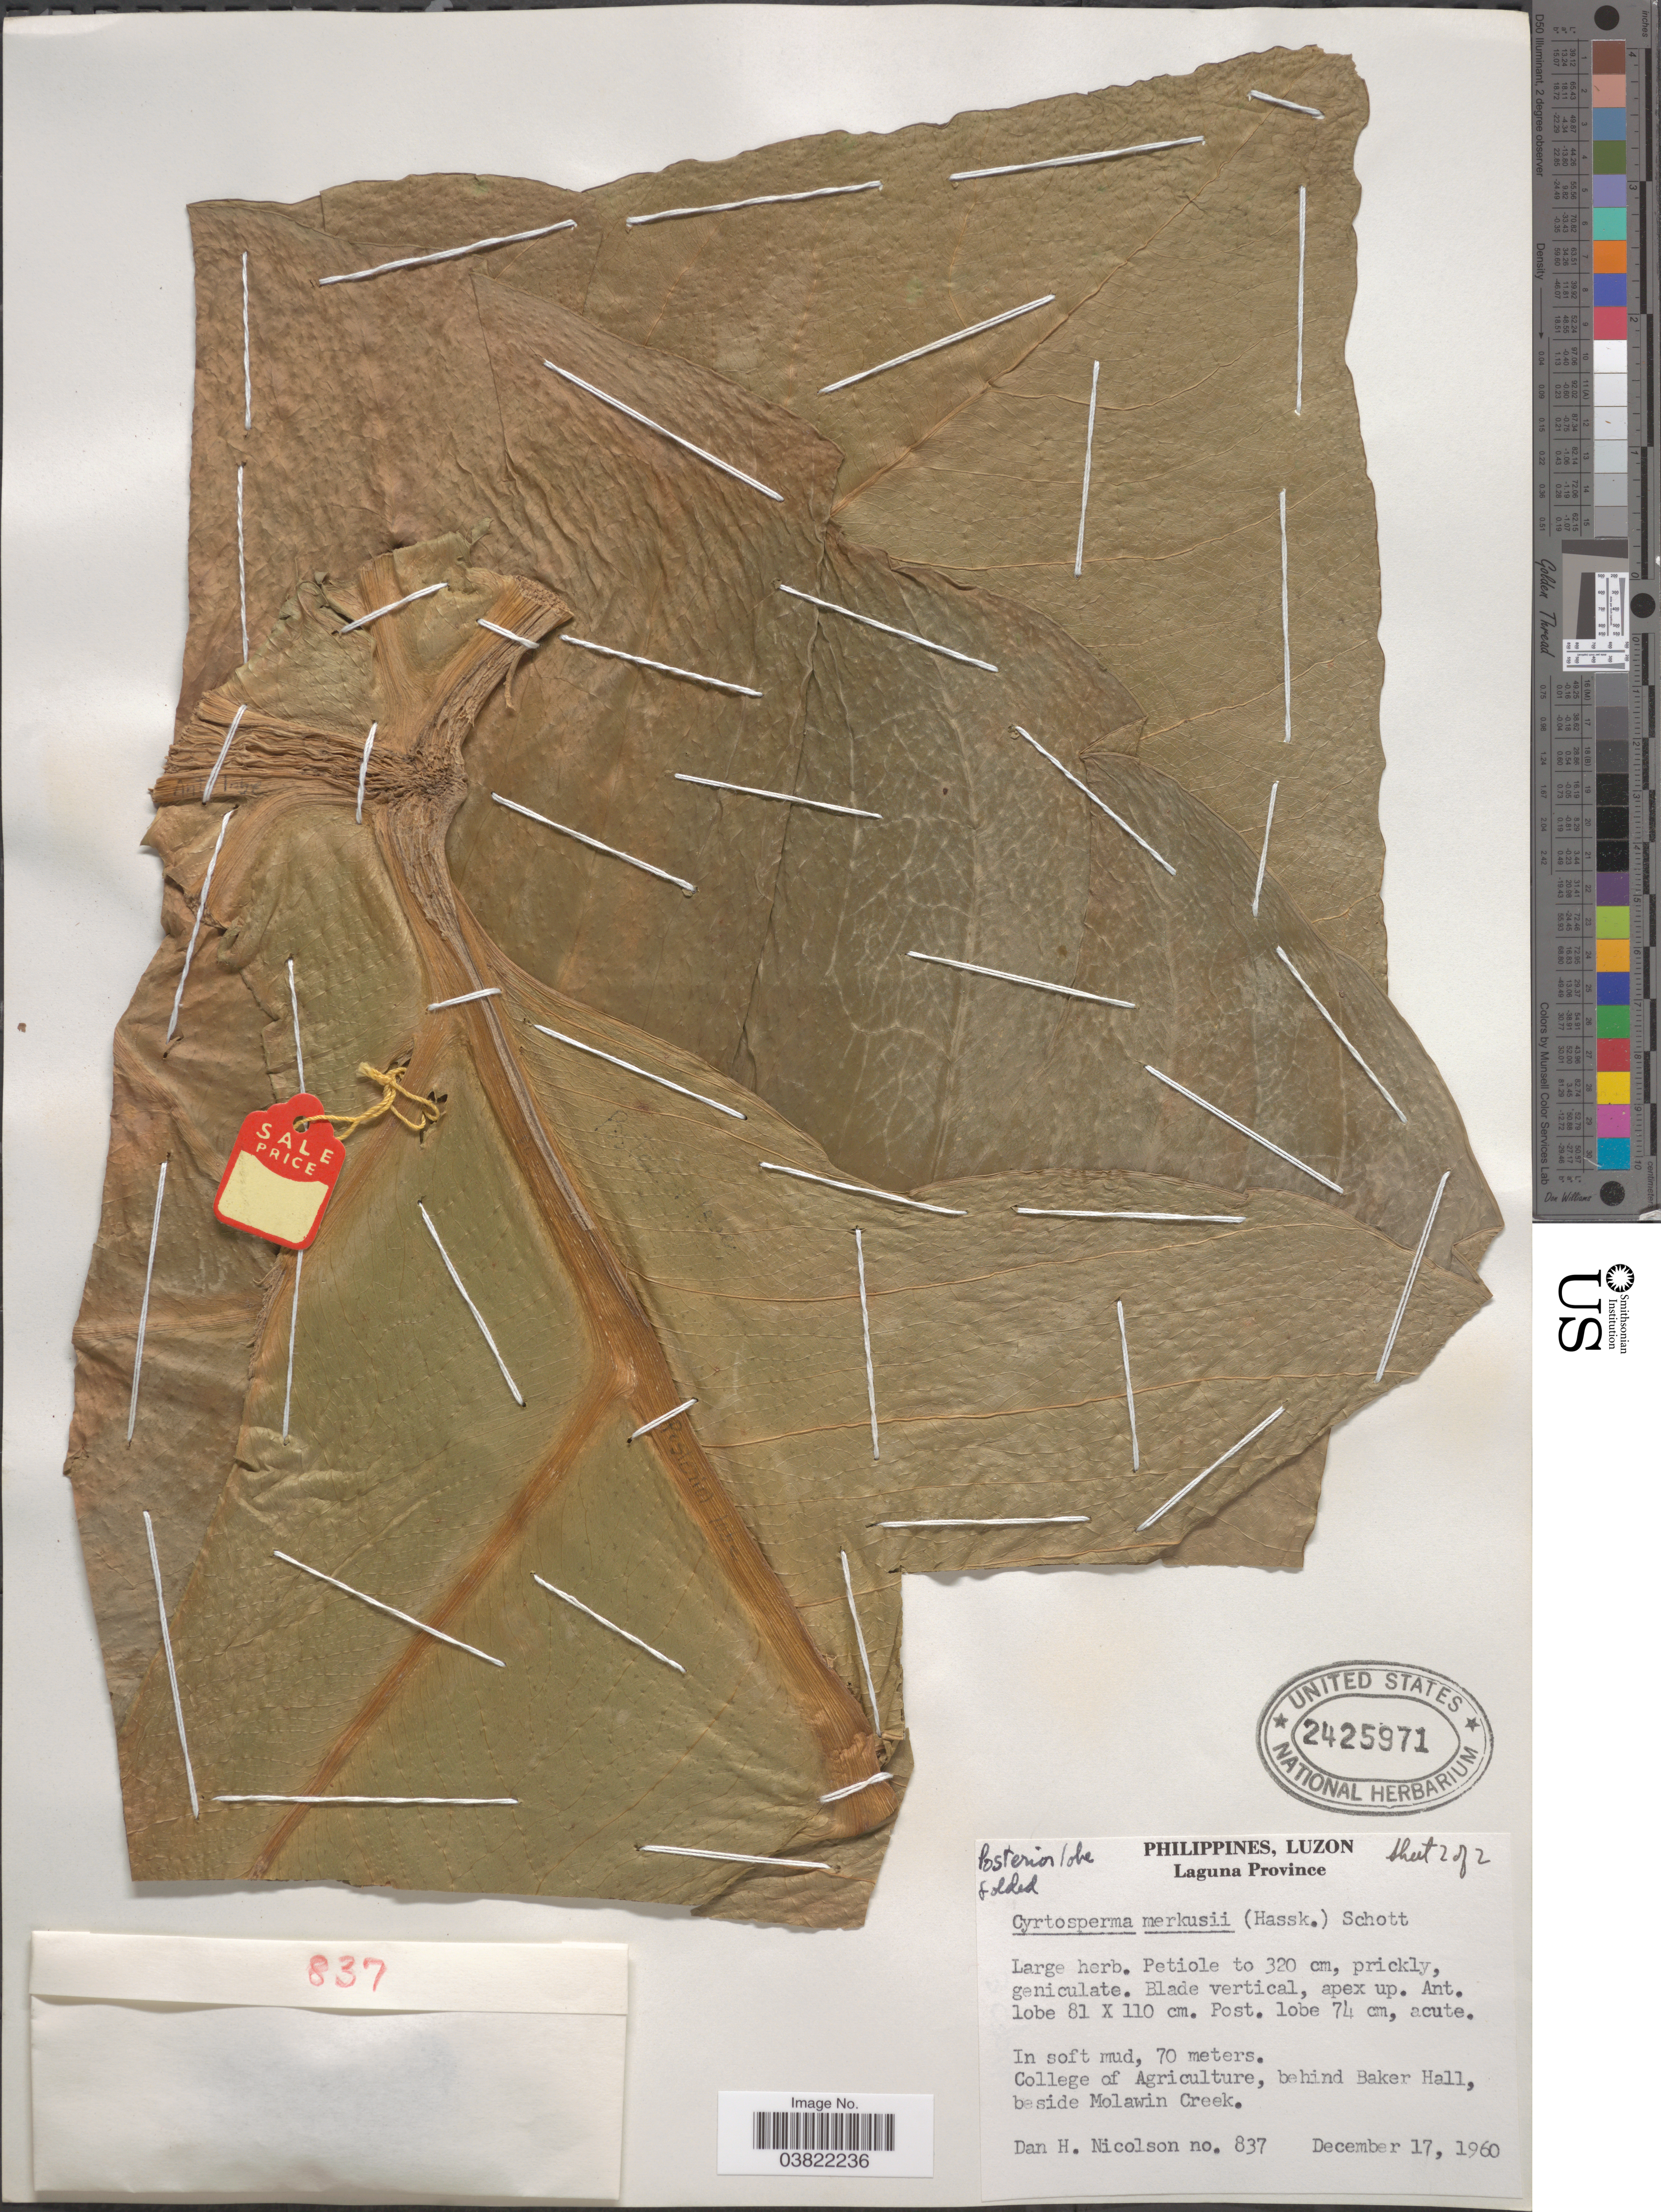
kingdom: Plantae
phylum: Tracheophyta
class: Liliopsida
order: Alismatales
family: Araceae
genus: Cyrtosperma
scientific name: Cyrtosperma merkusii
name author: (Hassk.) Schott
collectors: D. H. Nicolson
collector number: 837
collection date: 1960-12-17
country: Philippines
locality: Luzon. Laguna Province. College of Agriculture, behind Baker Hall, beside Molawin Creek.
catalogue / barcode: US 2425971